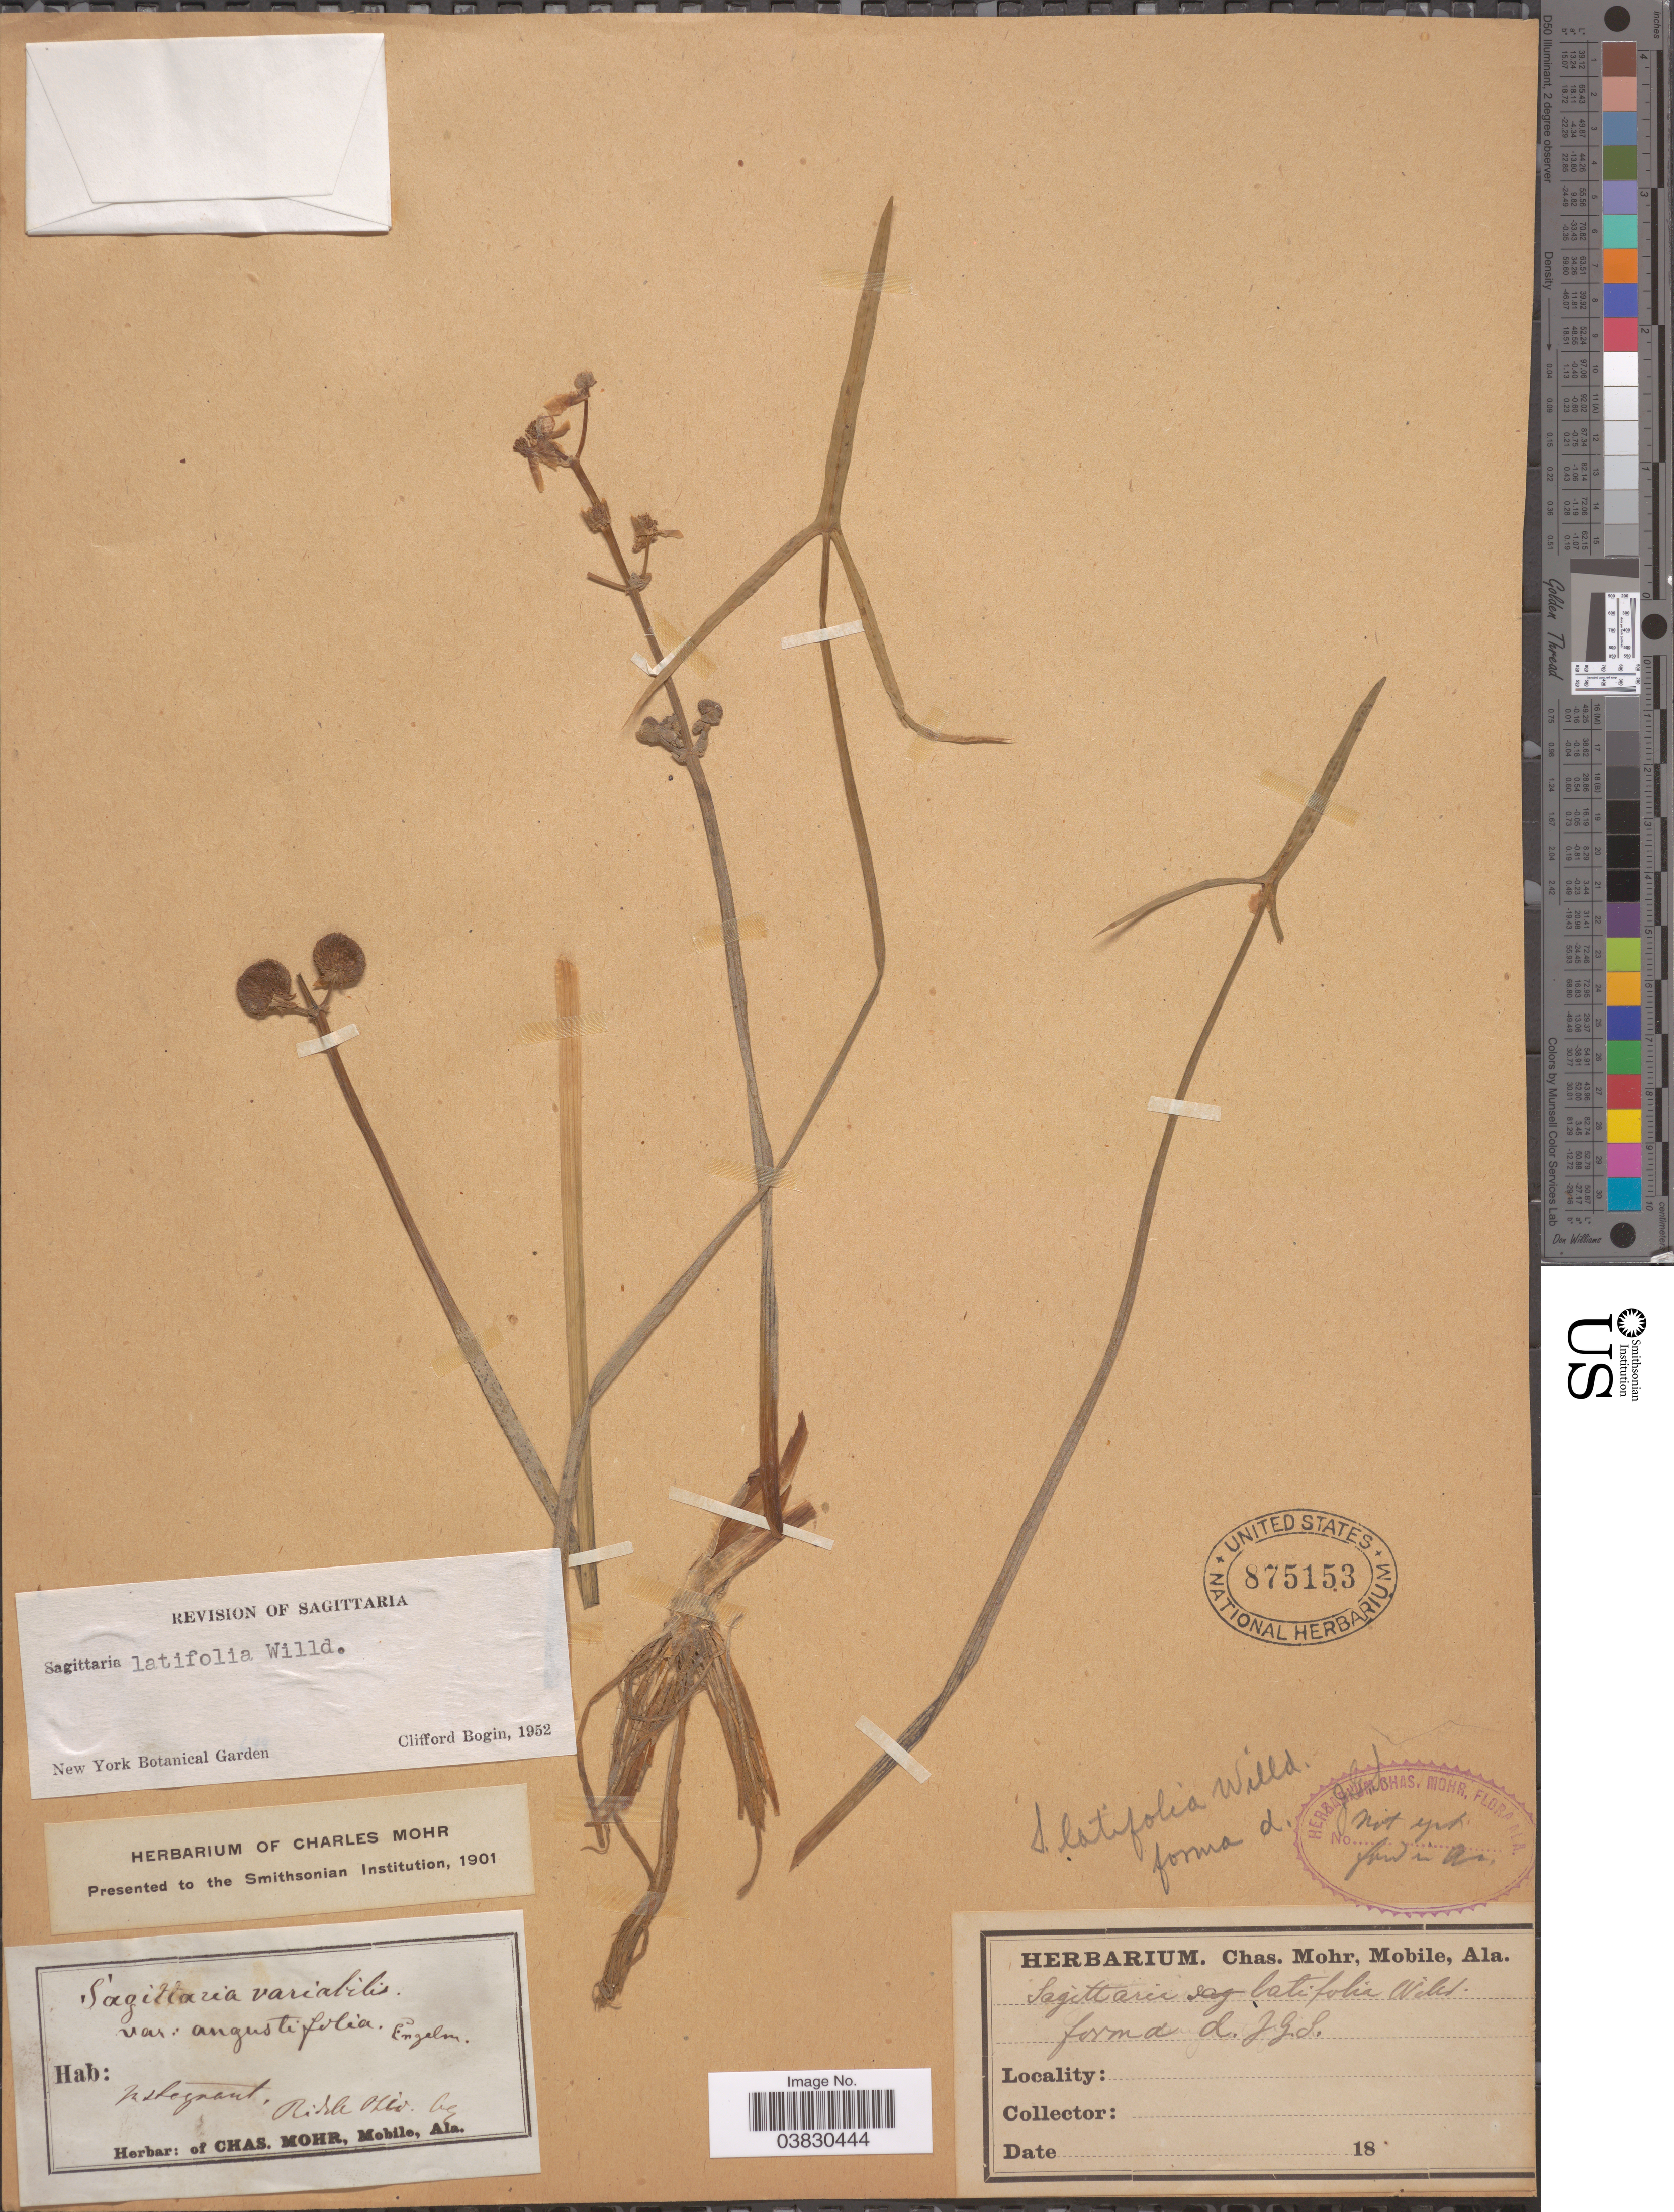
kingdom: Plantae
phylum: Tracheophyta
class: Liliopsida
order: Alismatales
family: Alismataceae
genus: Sagittaria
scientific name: Sagittaria latifolia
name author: Willd.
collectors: -. Ridele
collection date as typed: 18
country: United States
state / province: Ohio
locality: Integnant [interpreted].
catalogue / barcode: US 875153